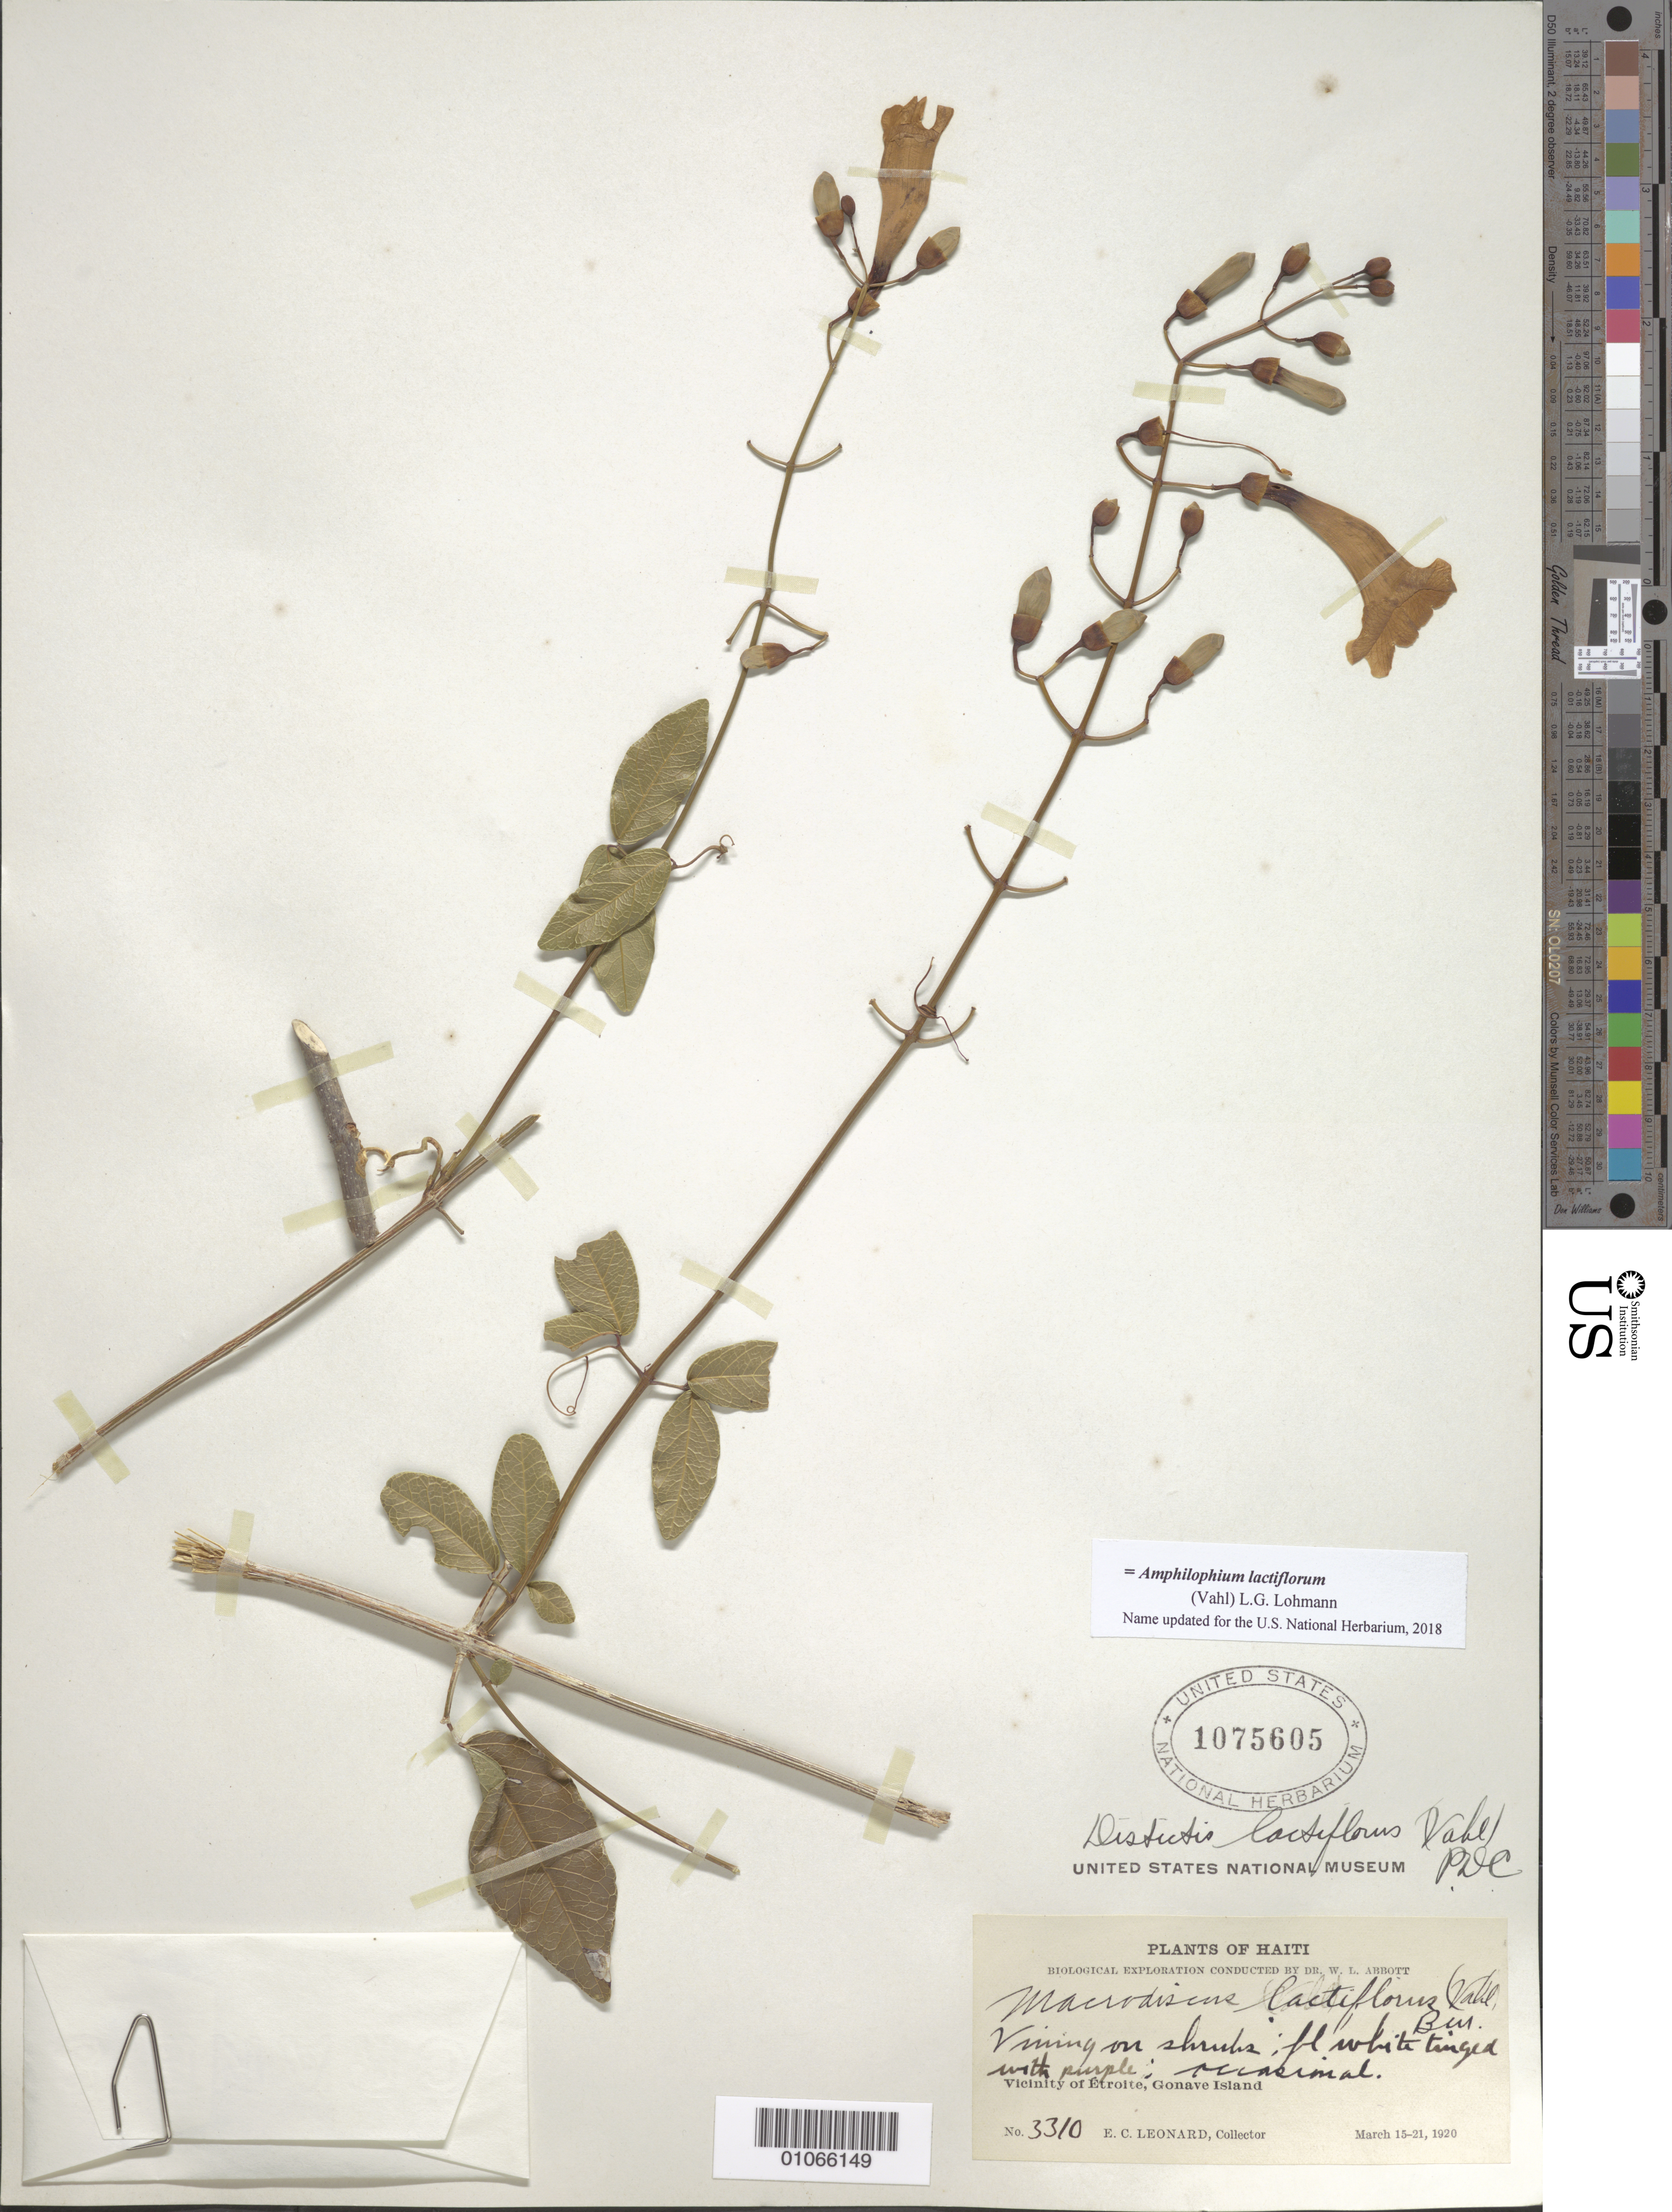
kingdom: Plantae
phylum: Tracheophyta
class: Magnoliopsida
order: Lamiales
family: Bignoniaceae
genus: Amphilophium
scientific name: Amphilophium lactiflorum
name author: (Vahl) L.G. Lohmann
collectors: E. C. Leonard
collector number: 3310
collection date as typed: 15 Mar 1920 to 21 Mar 1920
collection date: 1920-03-15/1920-03-21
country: Haiti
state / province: Óuest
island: Île de la Gonâve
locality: Vicinity of Etroite, vining on shrubs.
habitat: On shrubs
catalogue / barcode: US 1075605